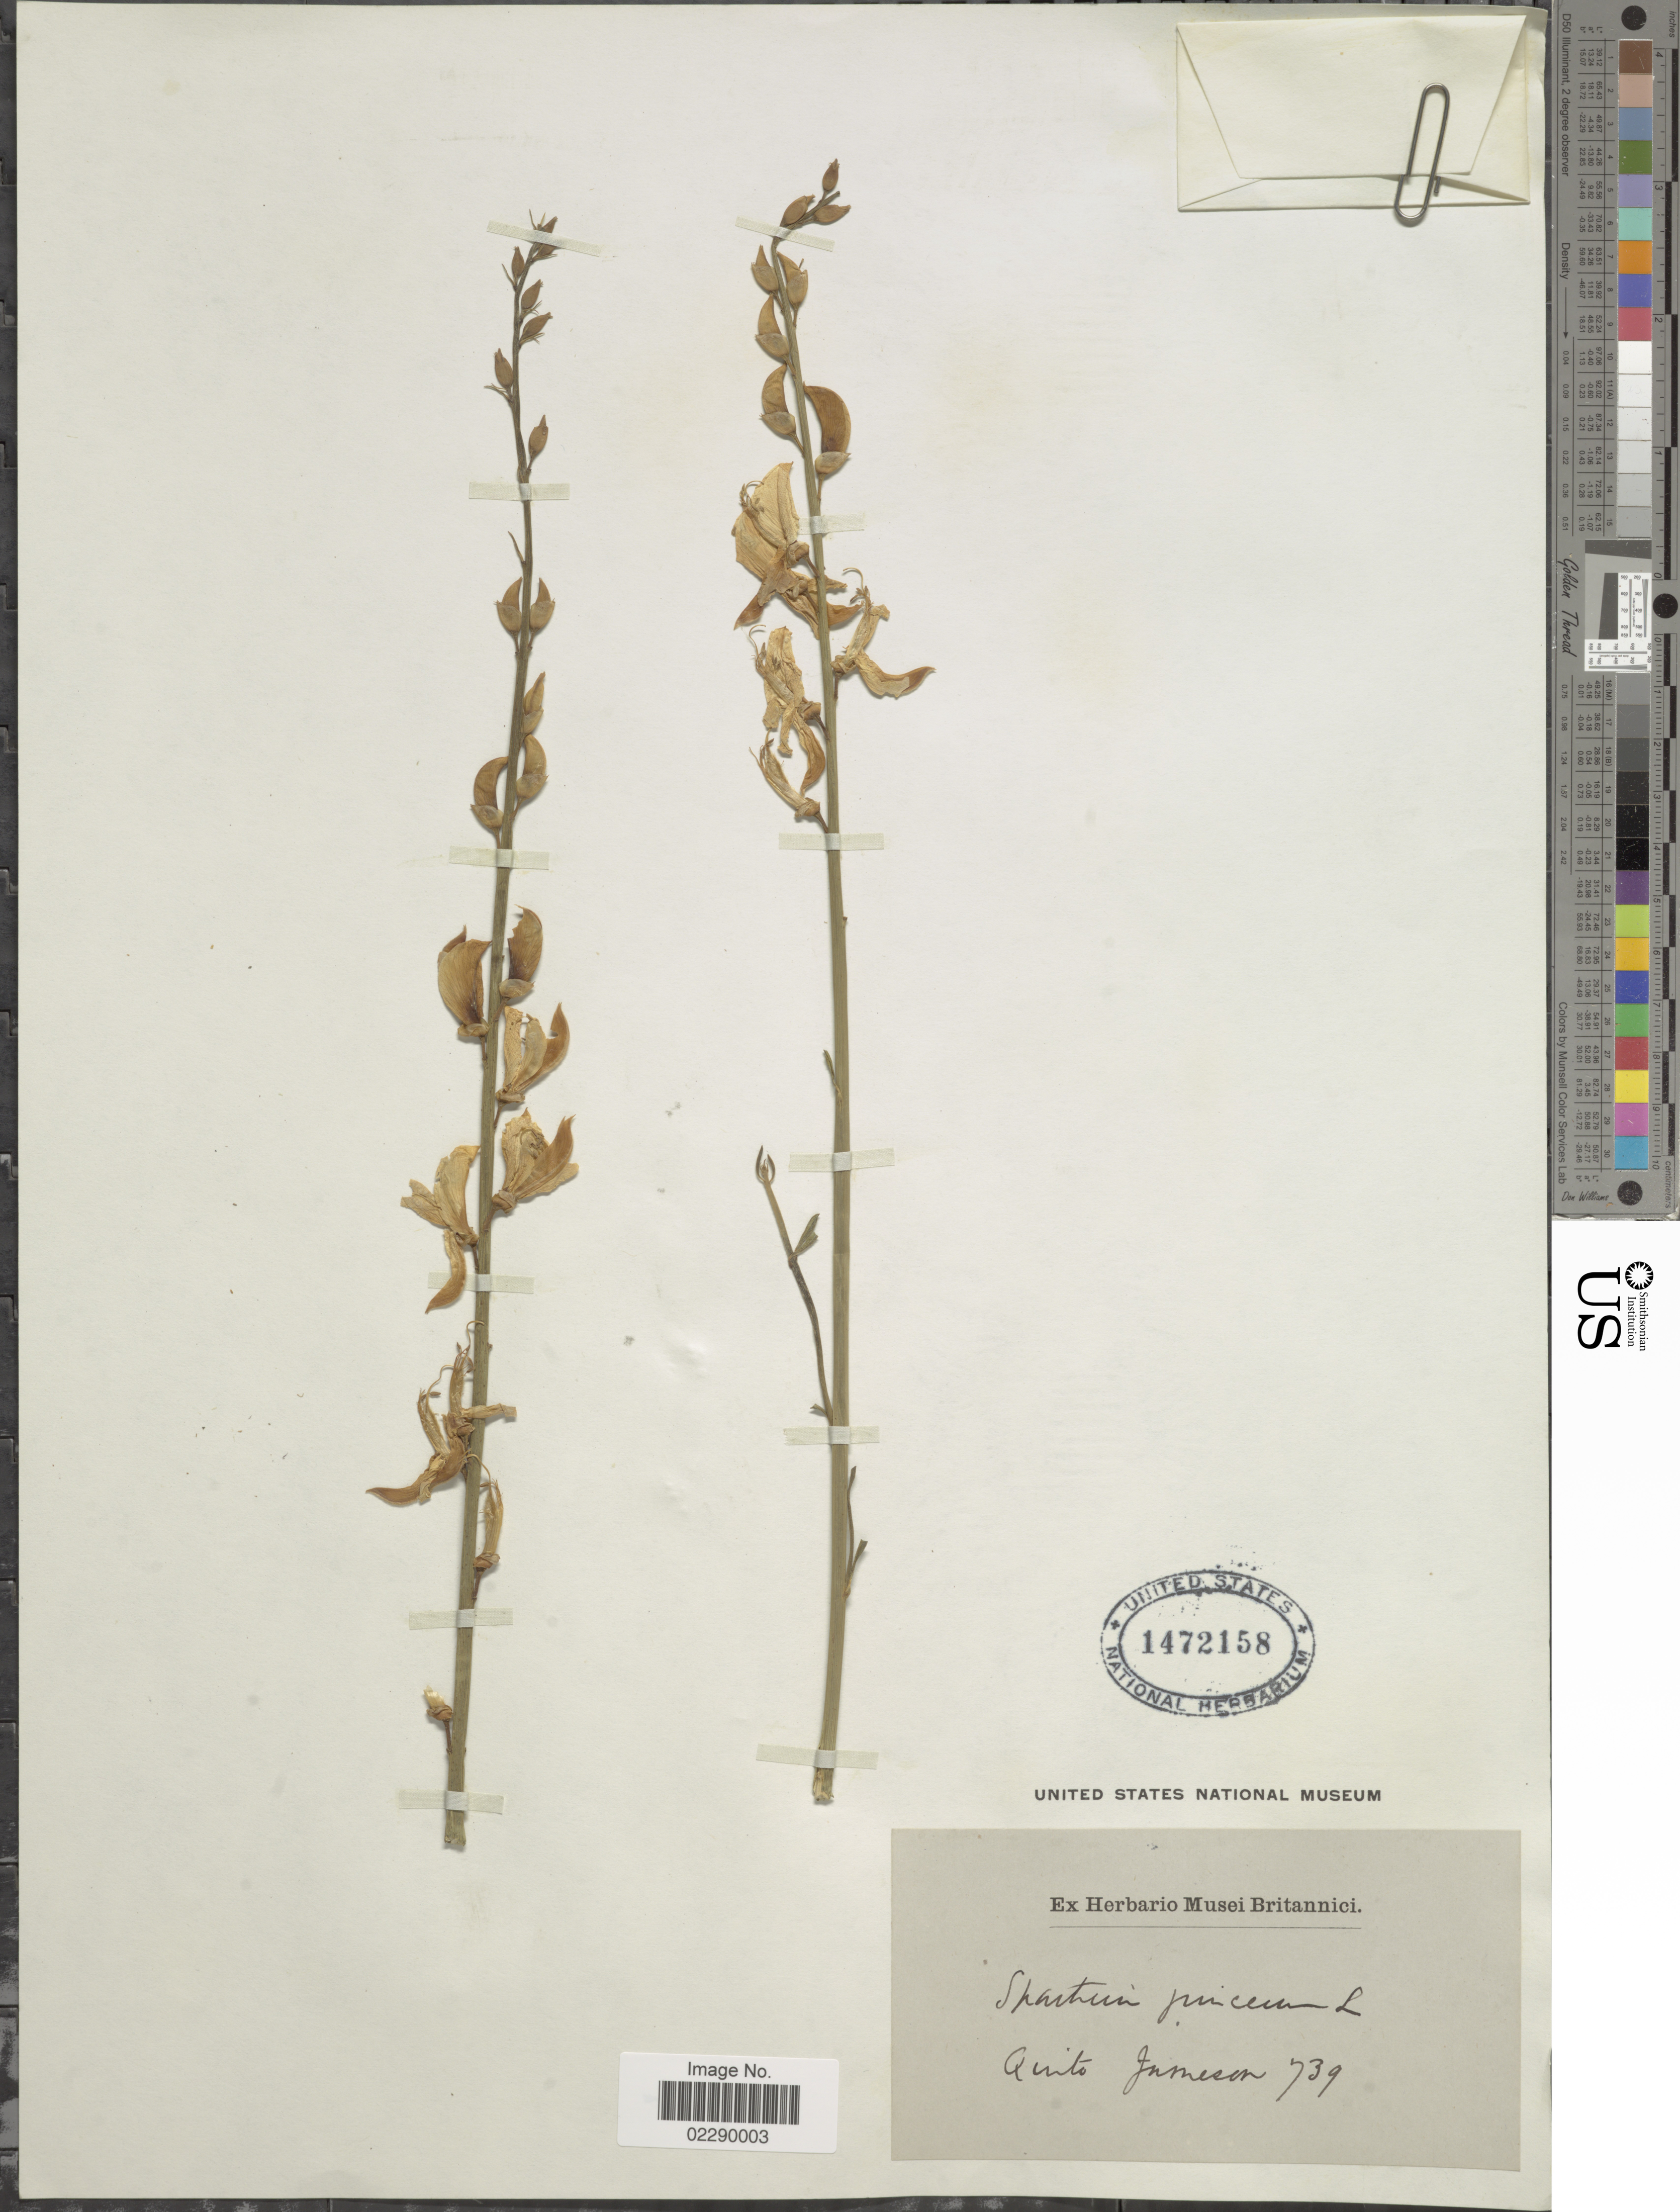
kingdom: Plantae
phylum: Tracheophyta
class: Magnoliopsida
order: Fabales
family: Fabaceae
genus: Spartium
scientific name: Spartium junceum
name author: L.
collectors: -- Jameson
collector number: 739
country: Ecuador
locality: Quito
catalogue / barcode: US 1472158